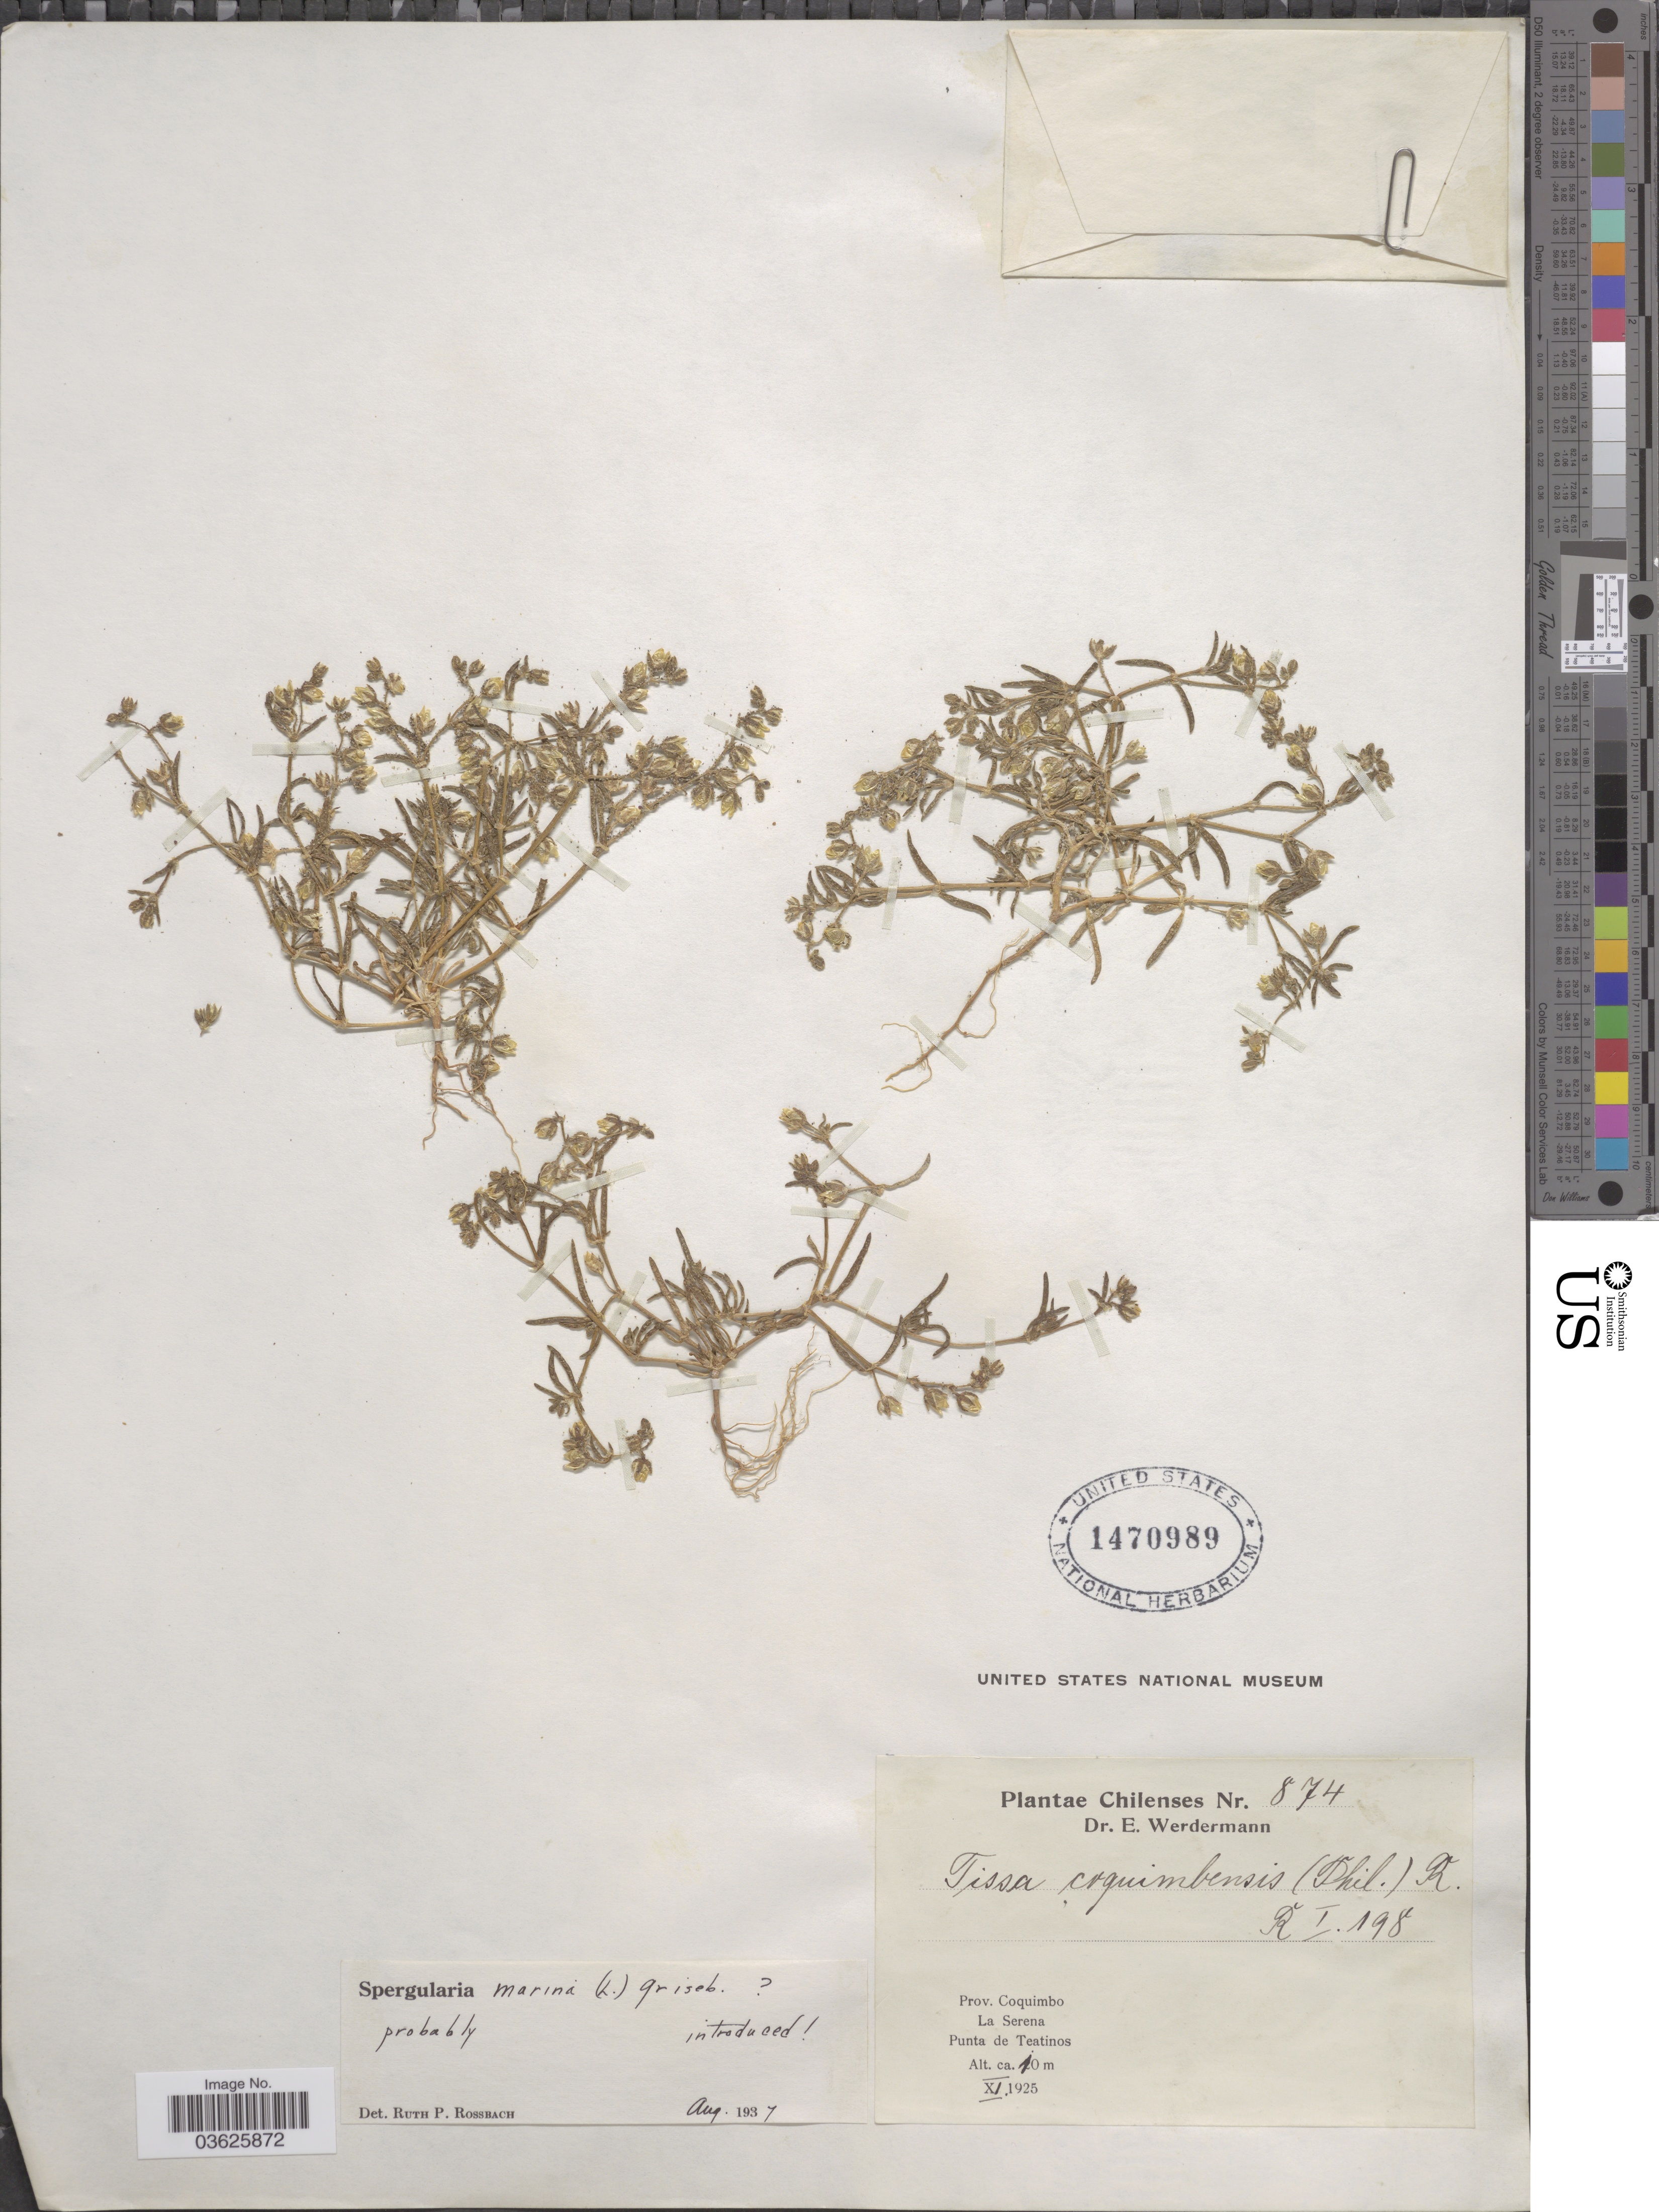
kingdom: Plantae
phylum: Tracheophyta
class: Magnoliopsida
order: Caryophyllales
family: Caryophyllaceae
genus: Spergularia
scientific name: Spergularia marina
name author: (L.) Griseb.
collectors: E. Werdermann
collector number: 874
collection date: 1925-11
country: Chile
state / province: Coquimbo (IV)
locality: Prov. Coquimbo. La Serena. Punta de Teatinos.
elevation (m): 10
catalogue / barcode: US 1470989